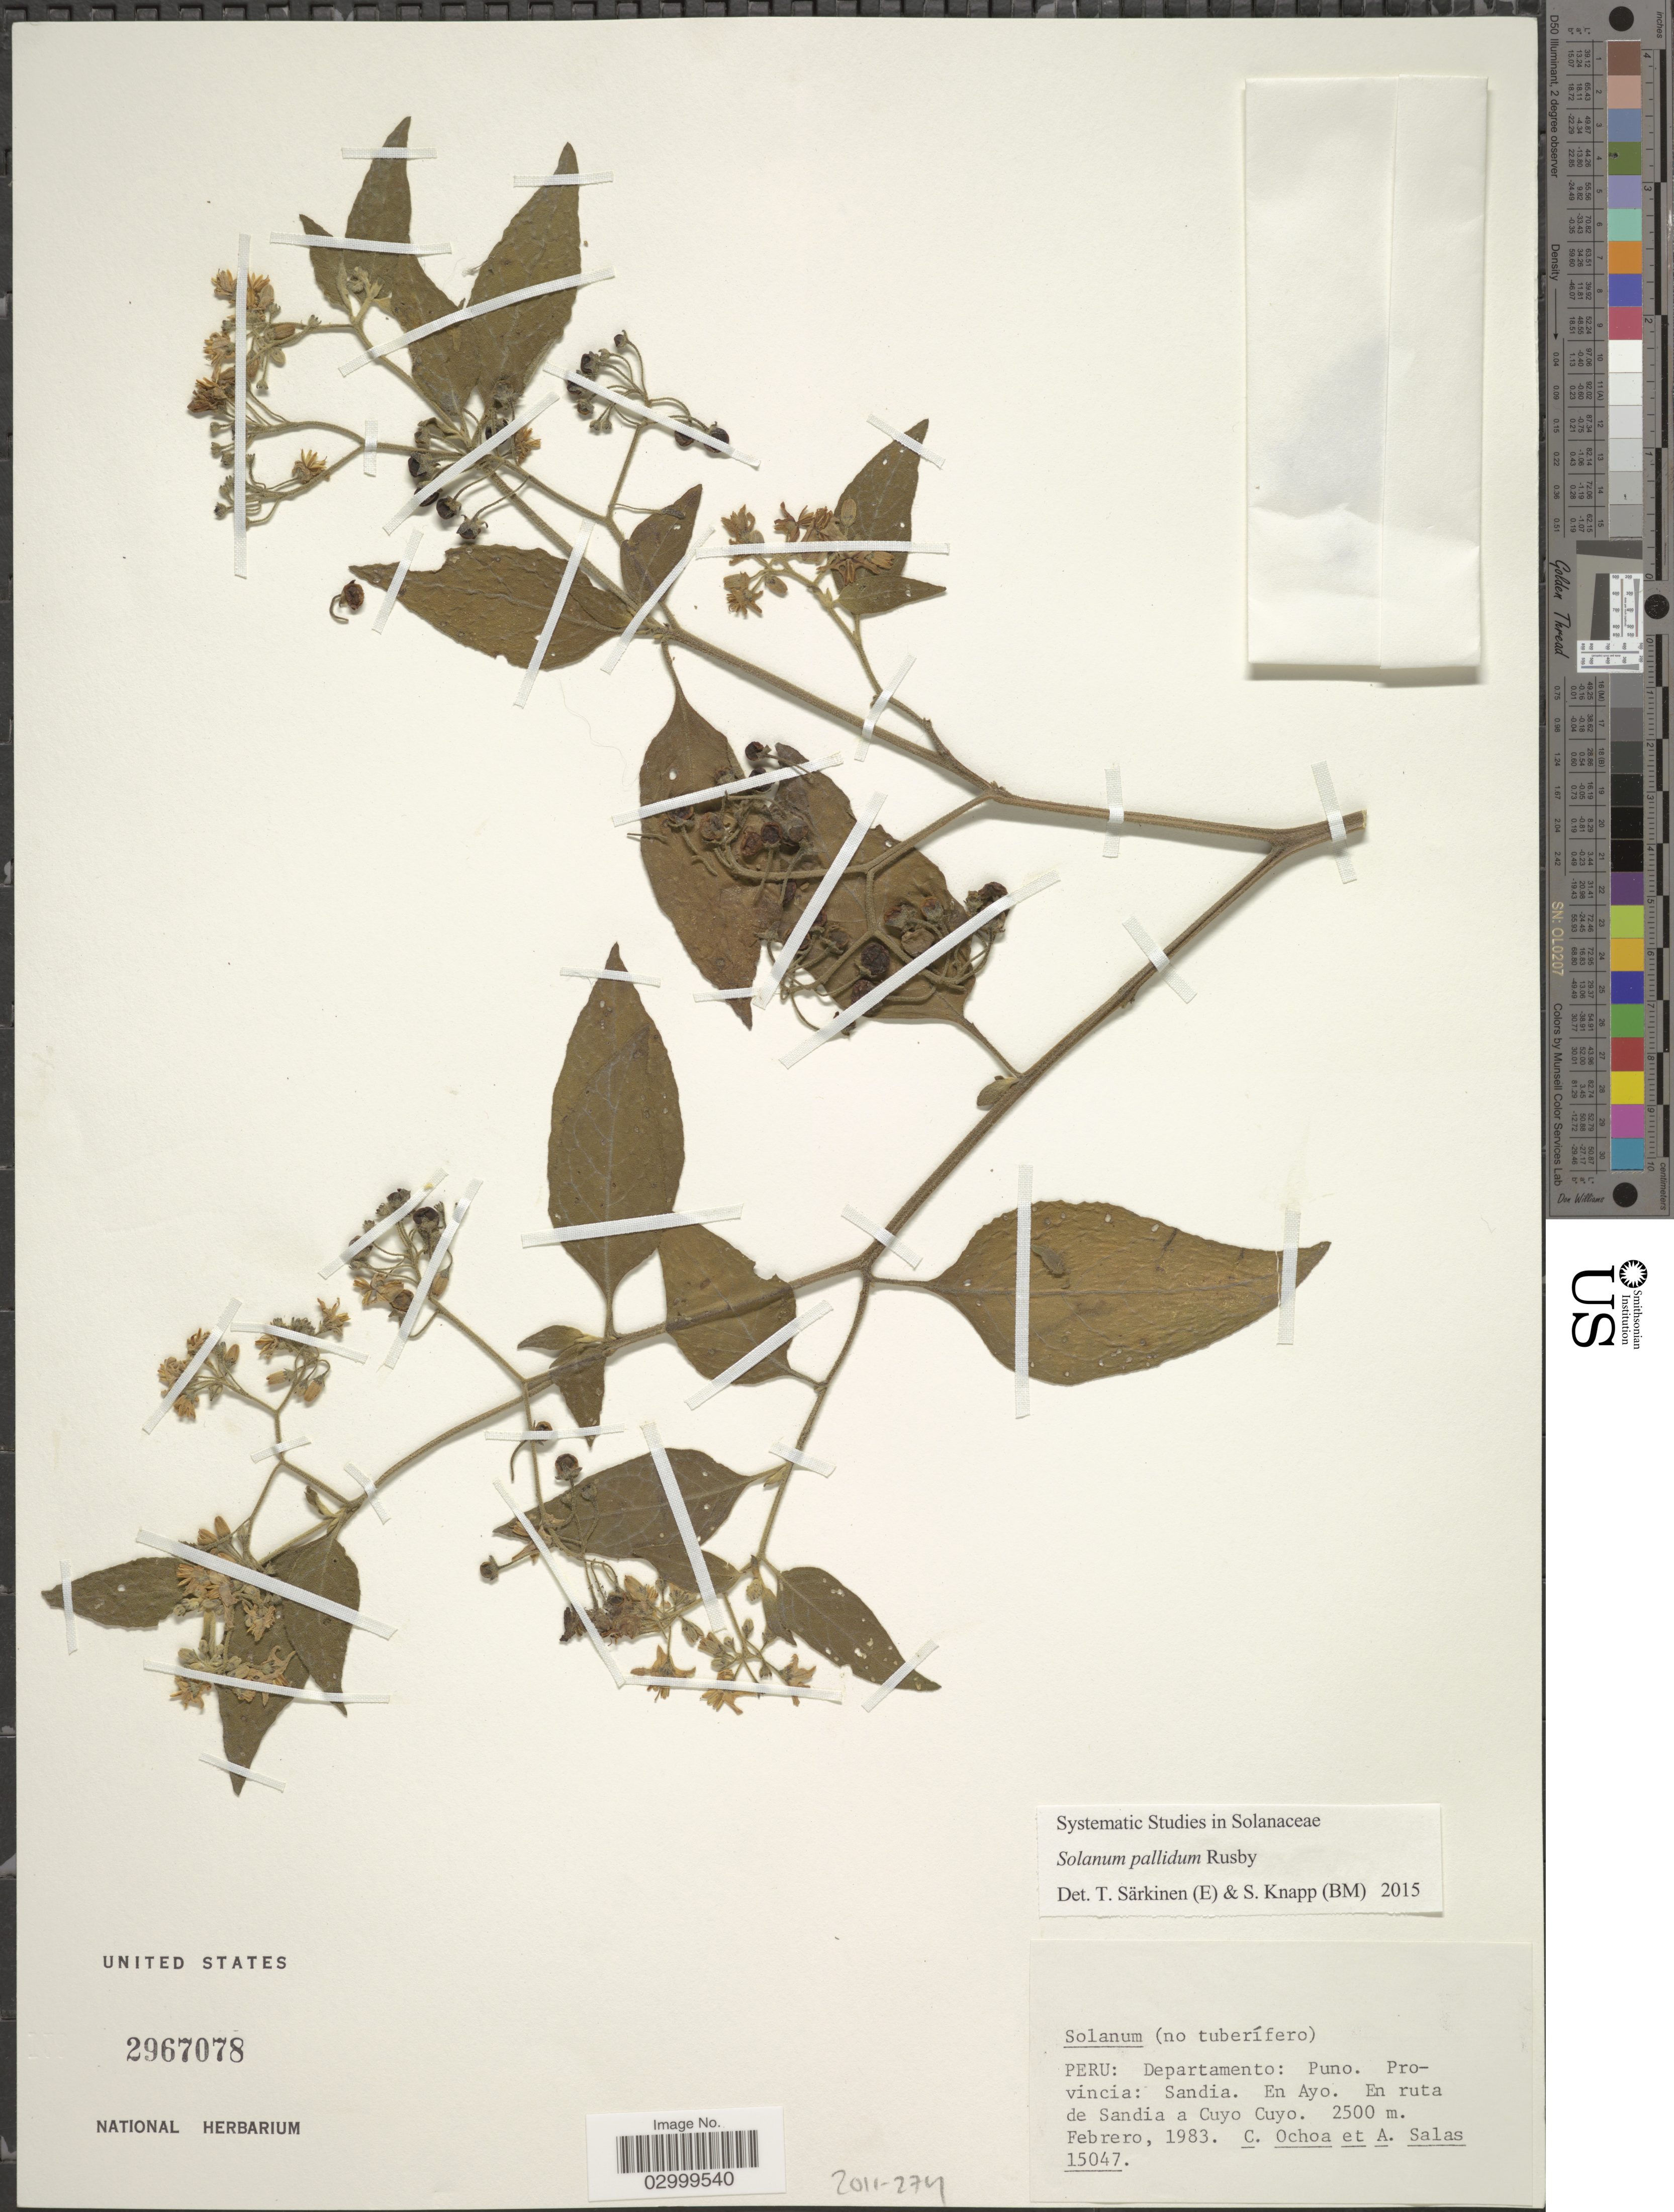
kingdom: Plantae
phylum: Tracheophyta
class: Magnoliopsida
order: Solanales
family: Solanaceae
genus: Solanum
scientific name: Solanum pallidum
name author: Rusby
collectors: C. Ochoa & A. Salas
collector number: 15047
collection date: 1983-02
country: Peru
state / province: Puno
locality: Departamento: Puno. Provincia: Sandia. En Ayo. En ruta de Sandia a Cuyo Cuyo.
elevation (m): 2500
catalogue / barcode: US 2967078